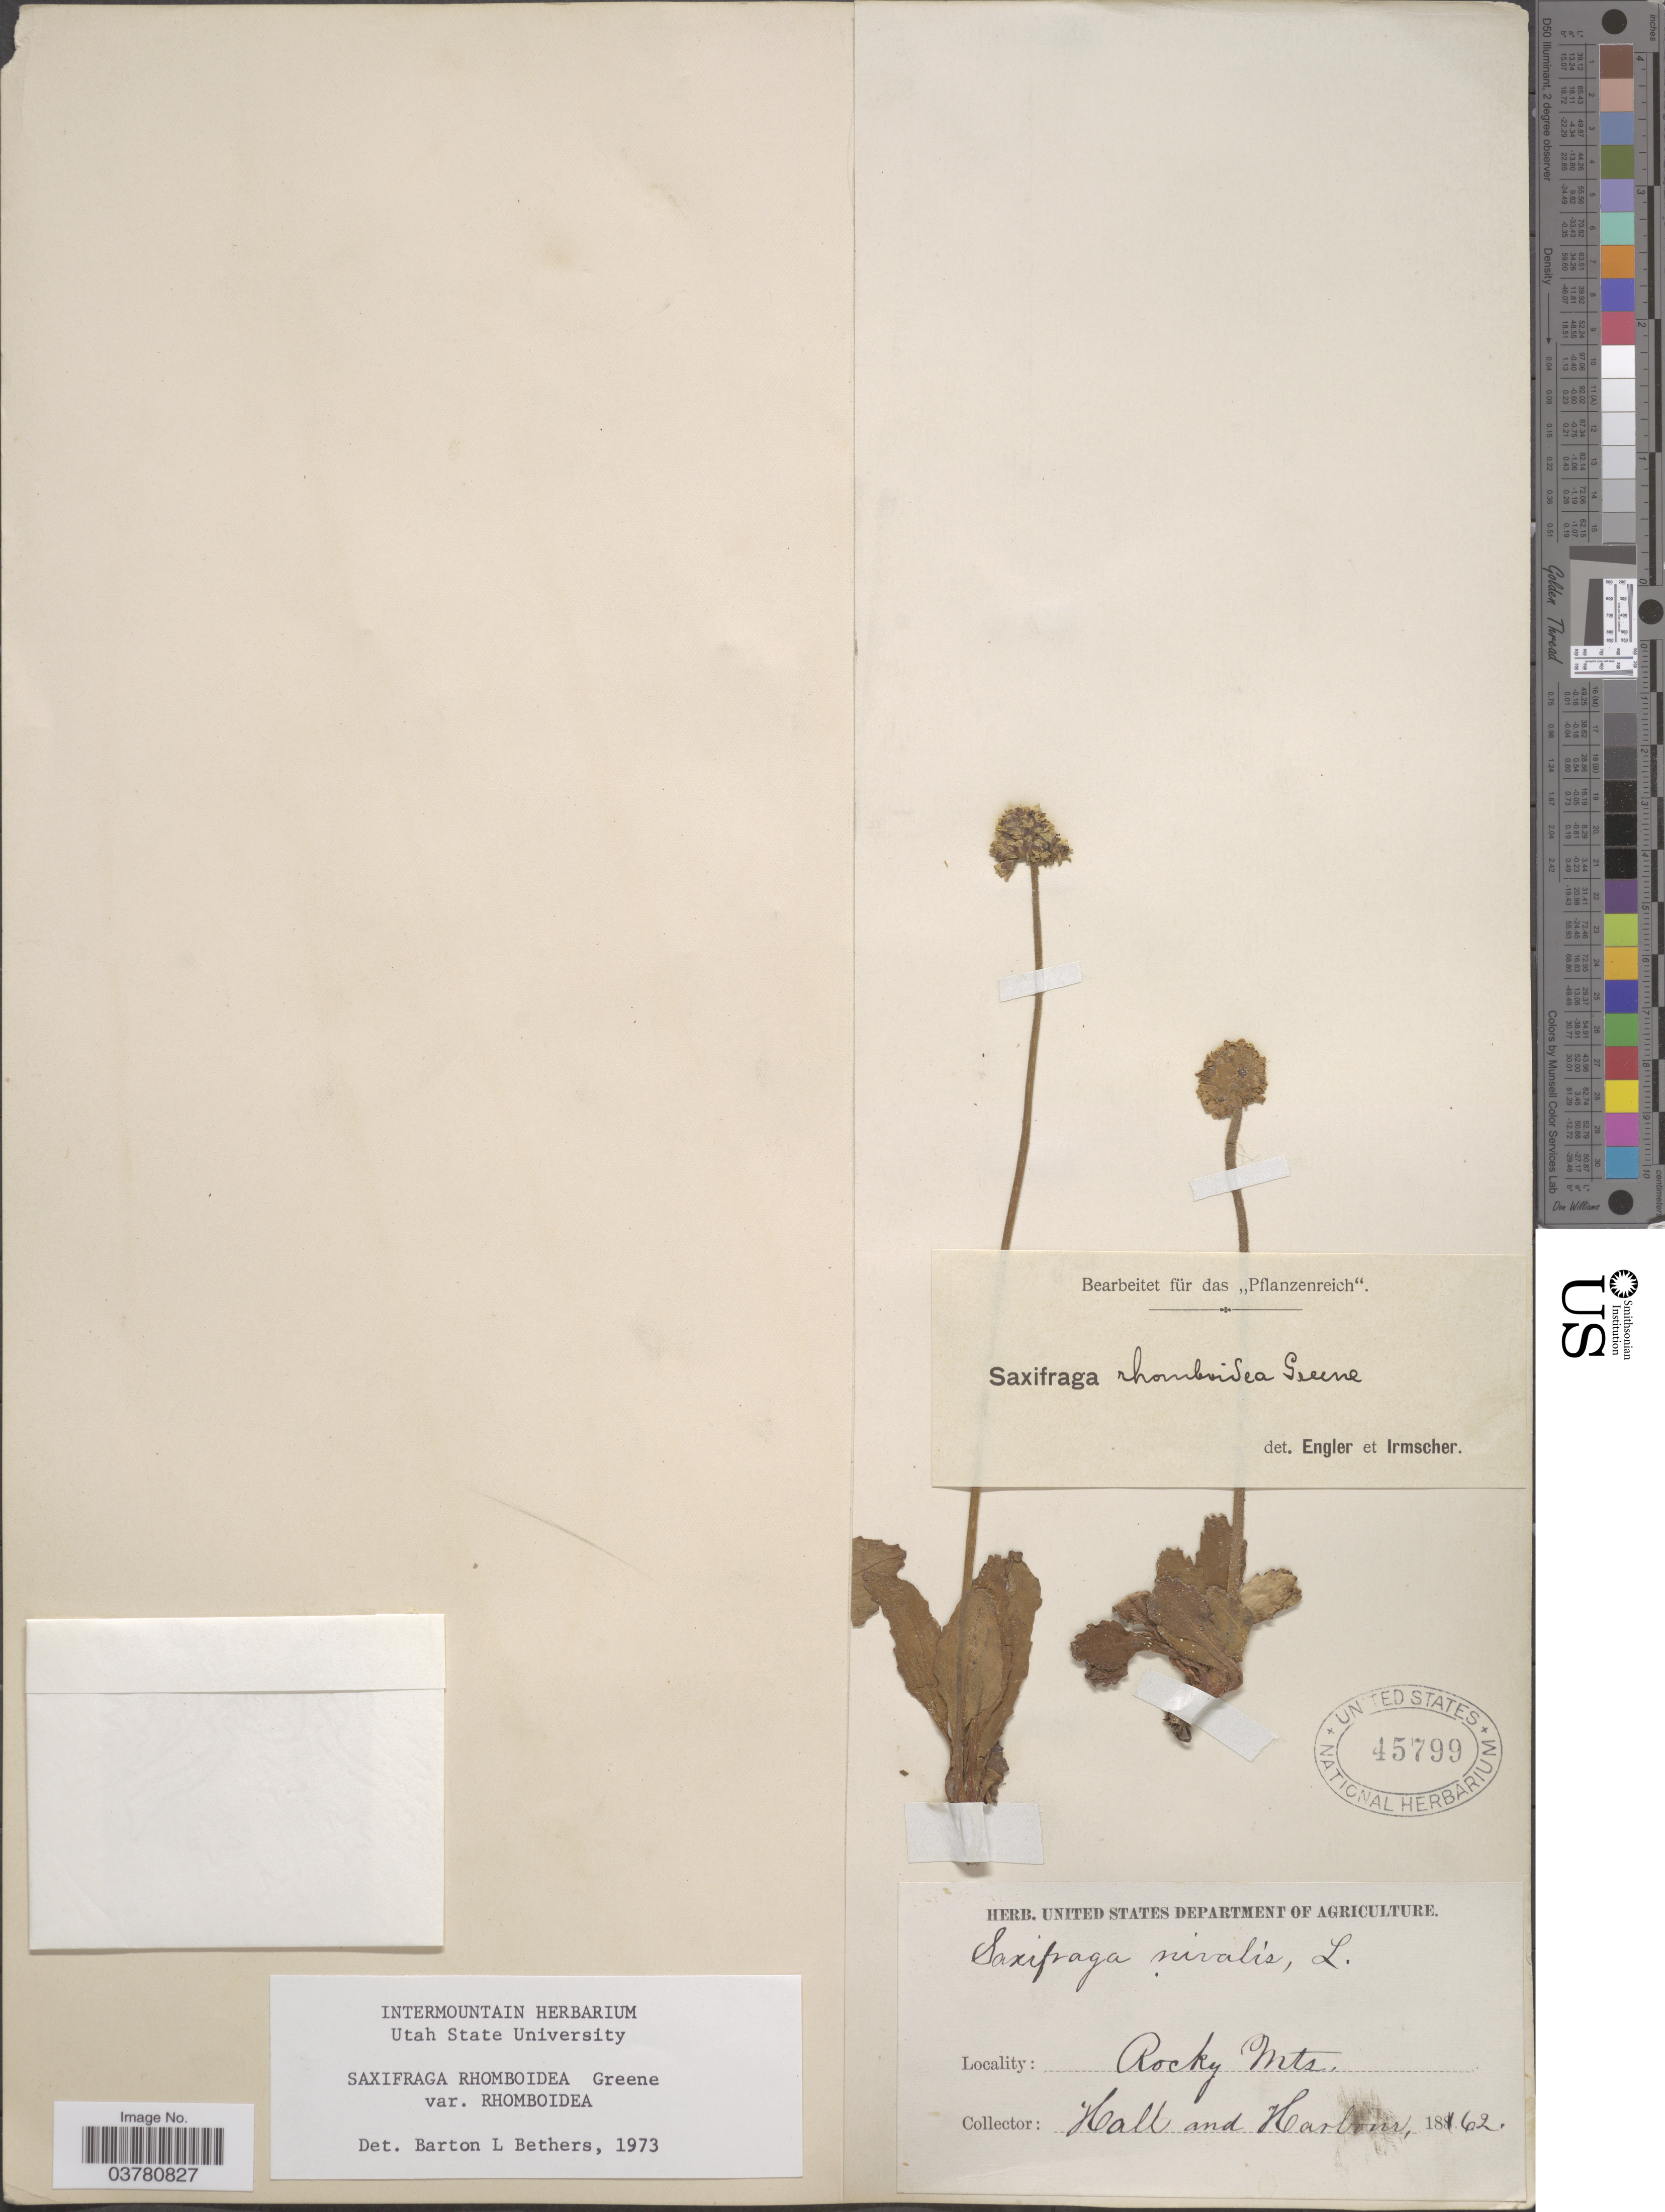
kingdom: Plantae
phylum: Tracheophyta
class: Magnoliopsida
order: Saxifragales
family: Saxifragaceae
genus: Micranthes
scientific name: Micranthes rhomboidea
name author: (Greene) Small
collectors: -- Hall & Harbour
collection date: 1862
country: United States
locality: Rocky Mts.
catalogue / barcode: US 45799